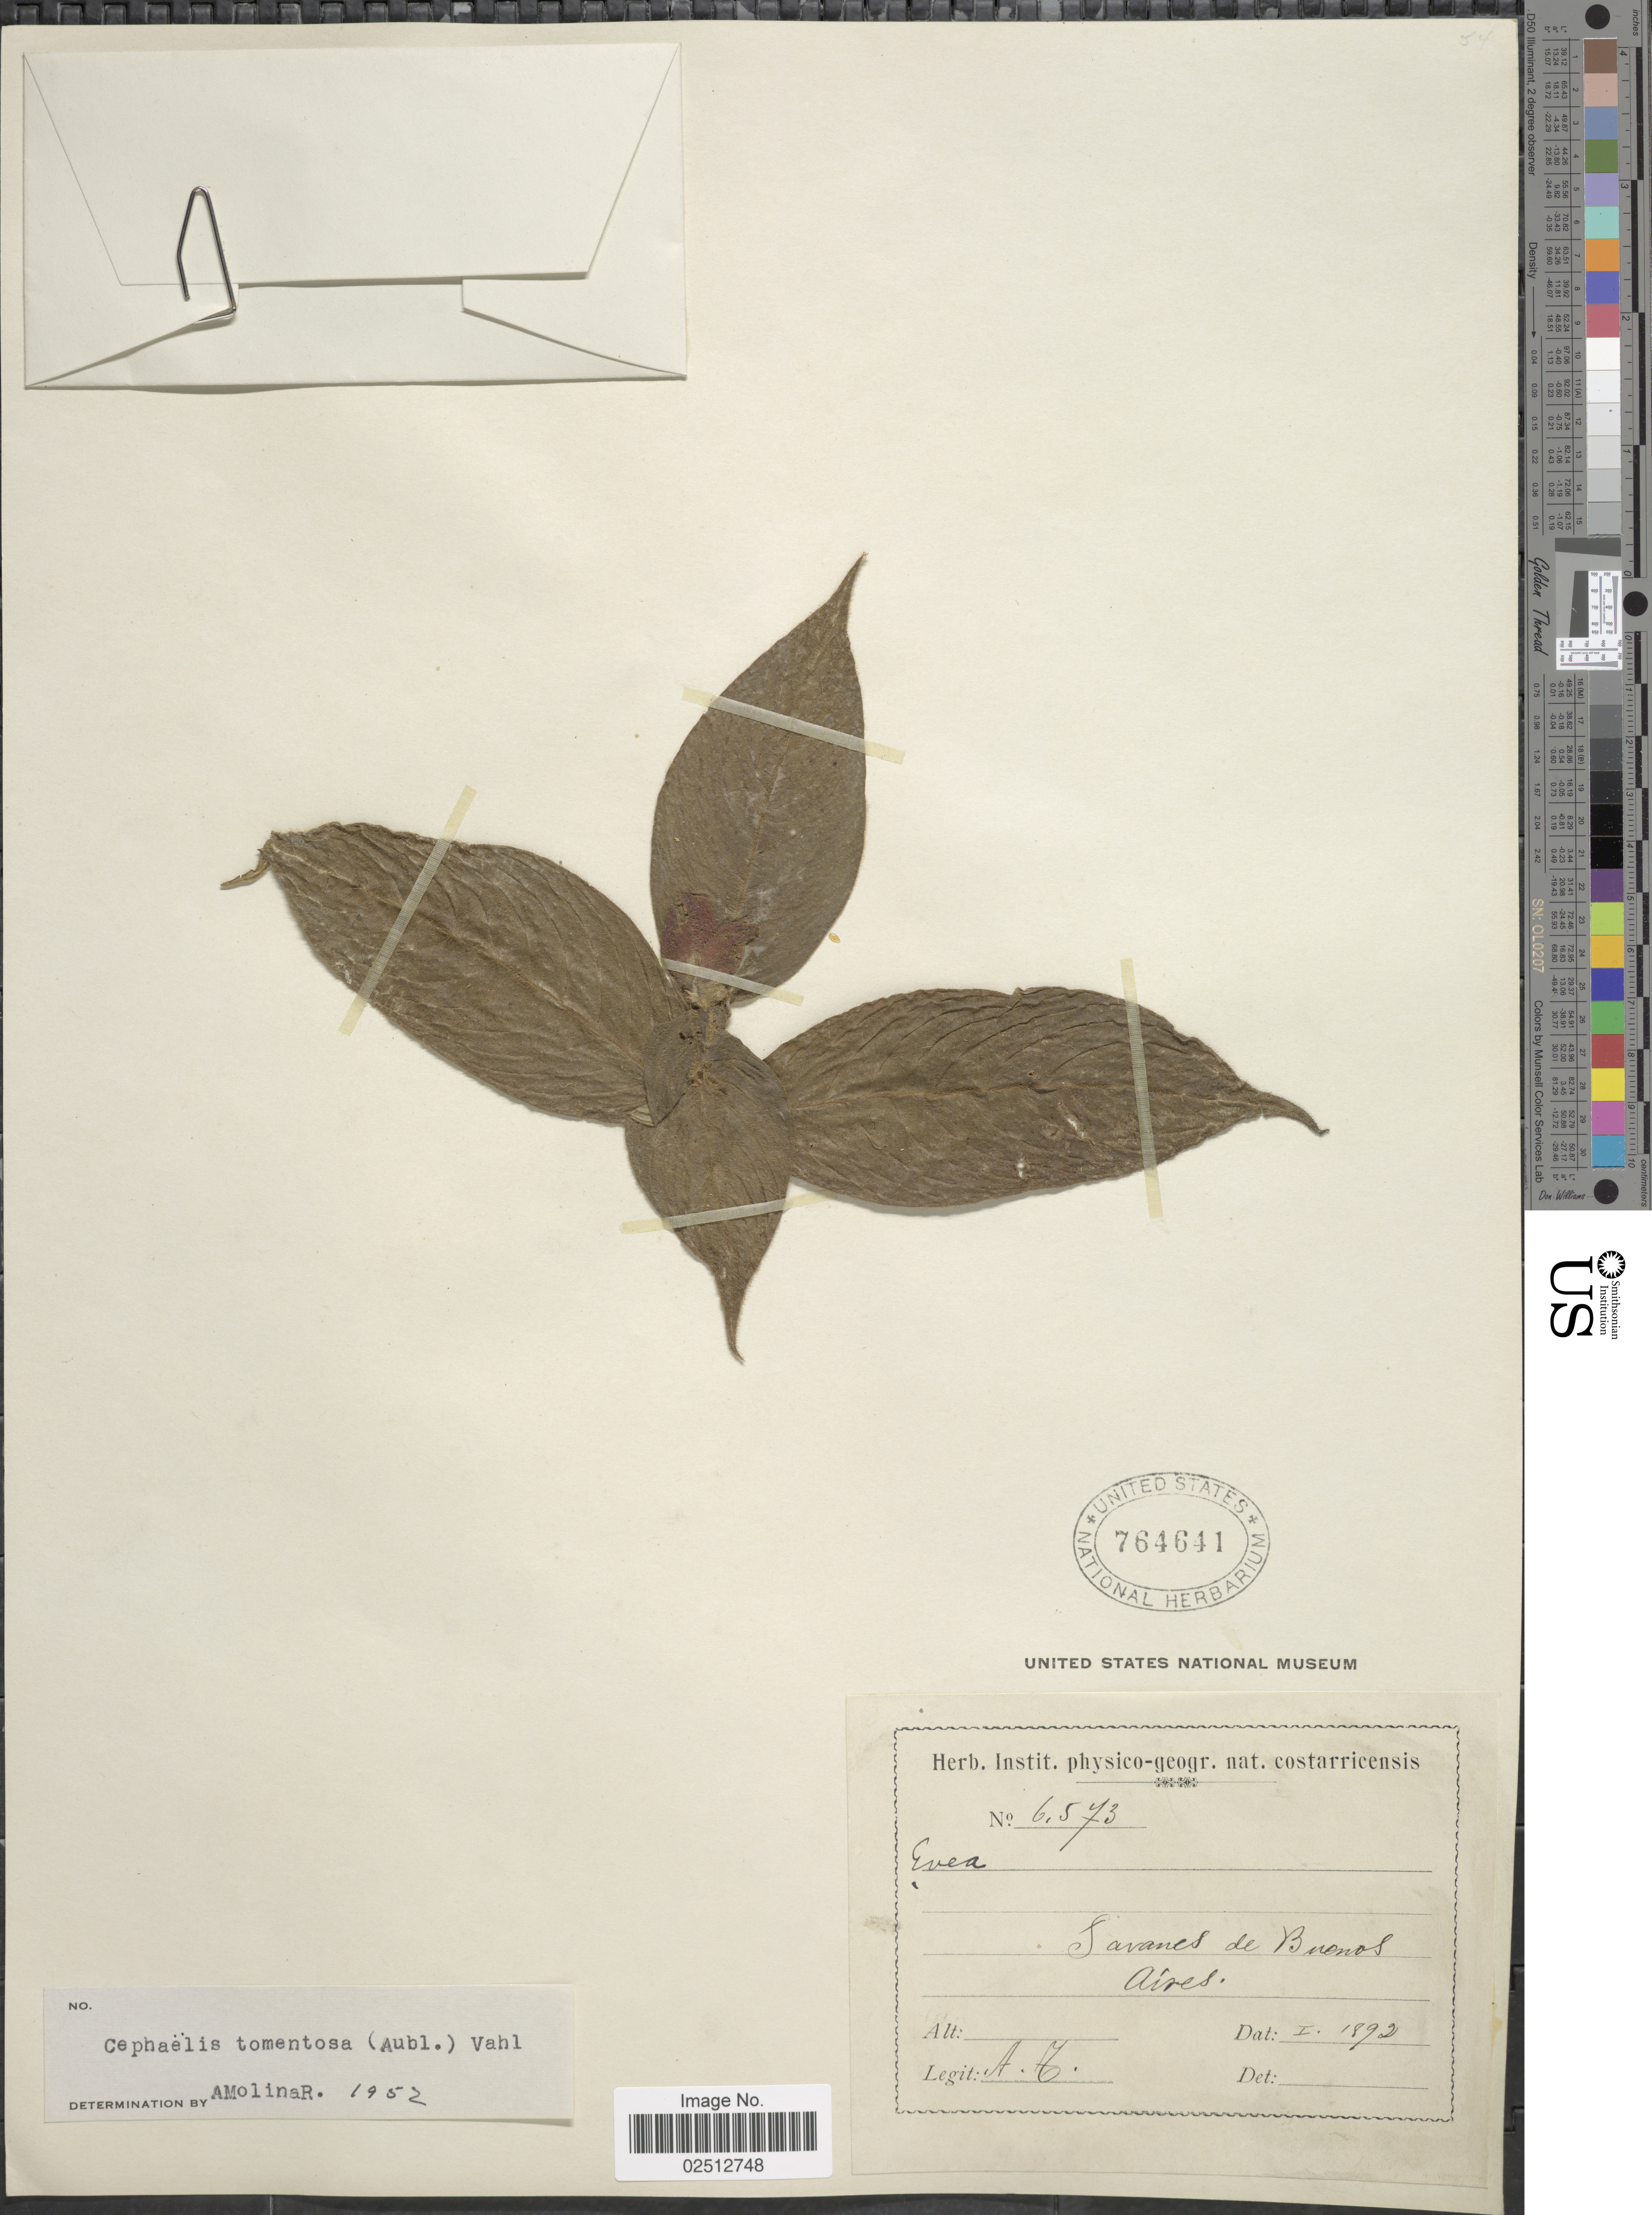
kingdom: Plantae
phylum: Tracheophyta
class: Magnoliopsida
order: Gentianales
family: Rubiaceae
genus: Psychotria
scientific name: Psychotria poeppigiana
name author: Müll. Arg.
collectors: A. T.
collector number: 6573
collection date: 1892-01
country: Costa Rica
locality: Savanes de Buenos Aires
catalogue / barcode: US 764641